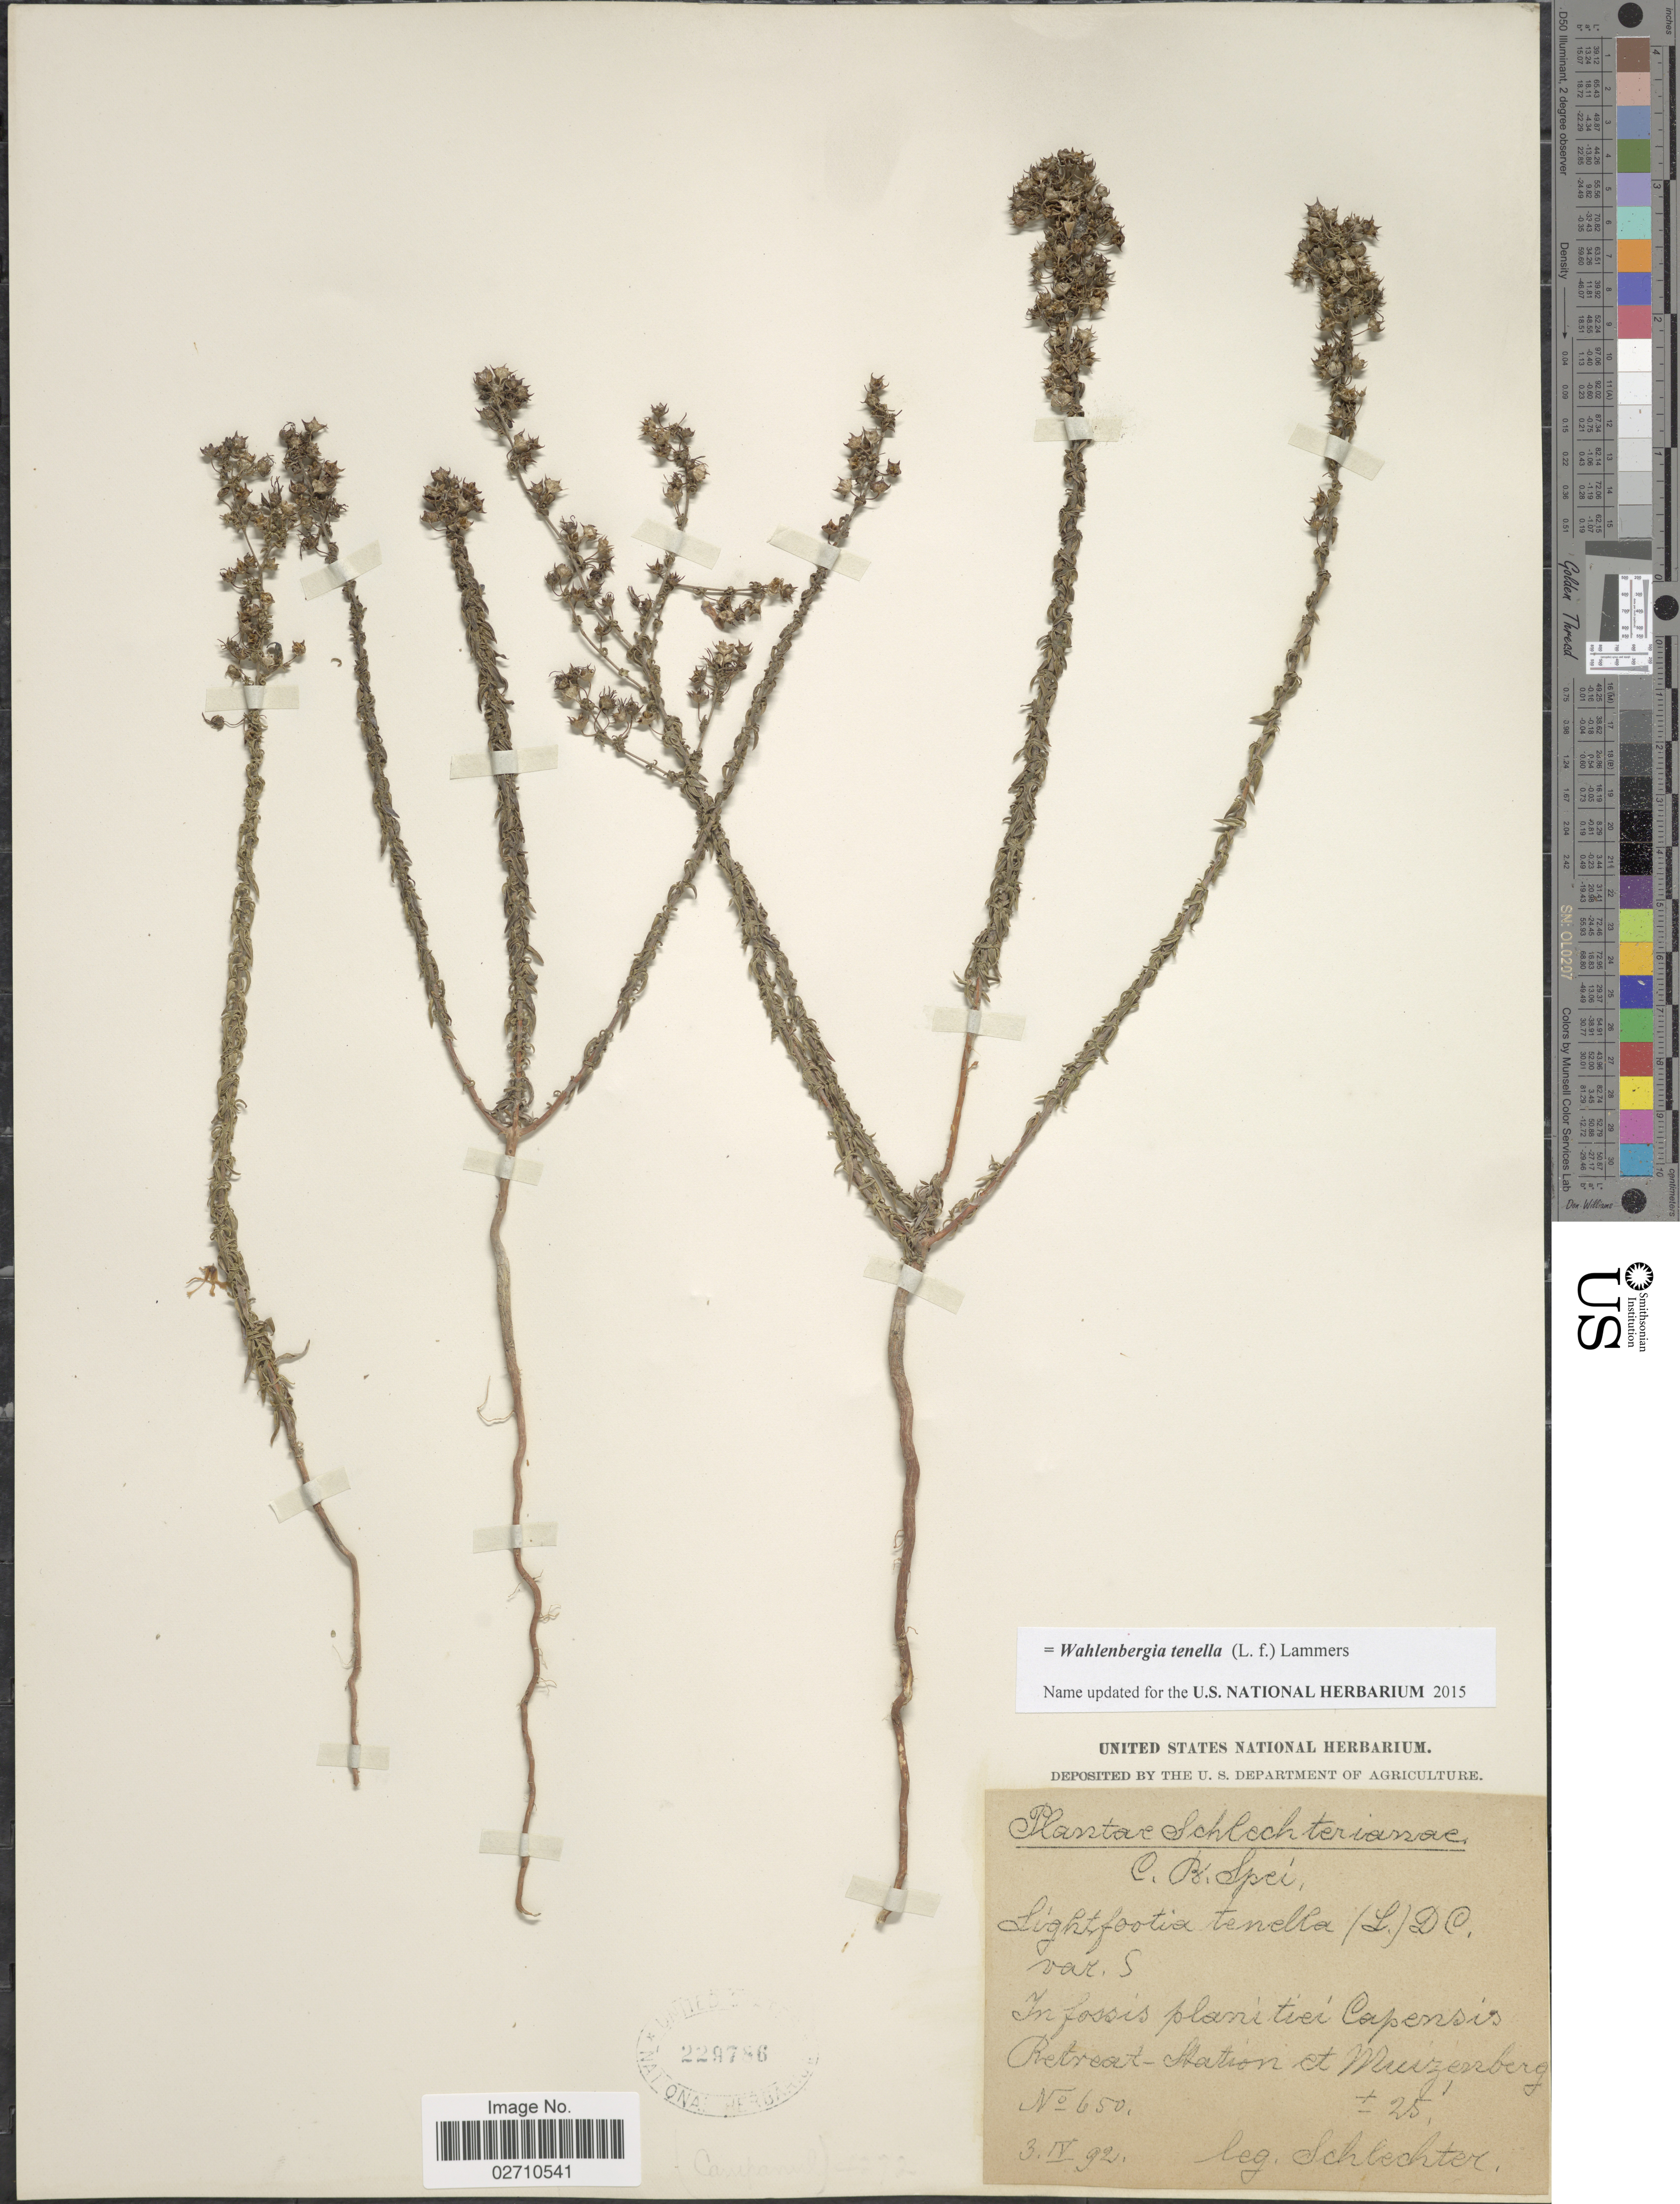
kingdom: Plantae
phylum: Tracheophyta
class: Magnoliopsida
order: Asterales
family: Campanulaceae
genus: Wahlenbergia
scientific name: Wahlenbergia tenella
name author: (L. f.) Lammers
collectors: Schlechter, --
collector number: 650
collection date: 1892-04-03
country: South Africa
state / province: Western Cape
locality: C. B. Spei. In fossis planitier Capensis Retreat Nation et Muizenberg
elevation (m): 8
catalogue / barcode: US 229786